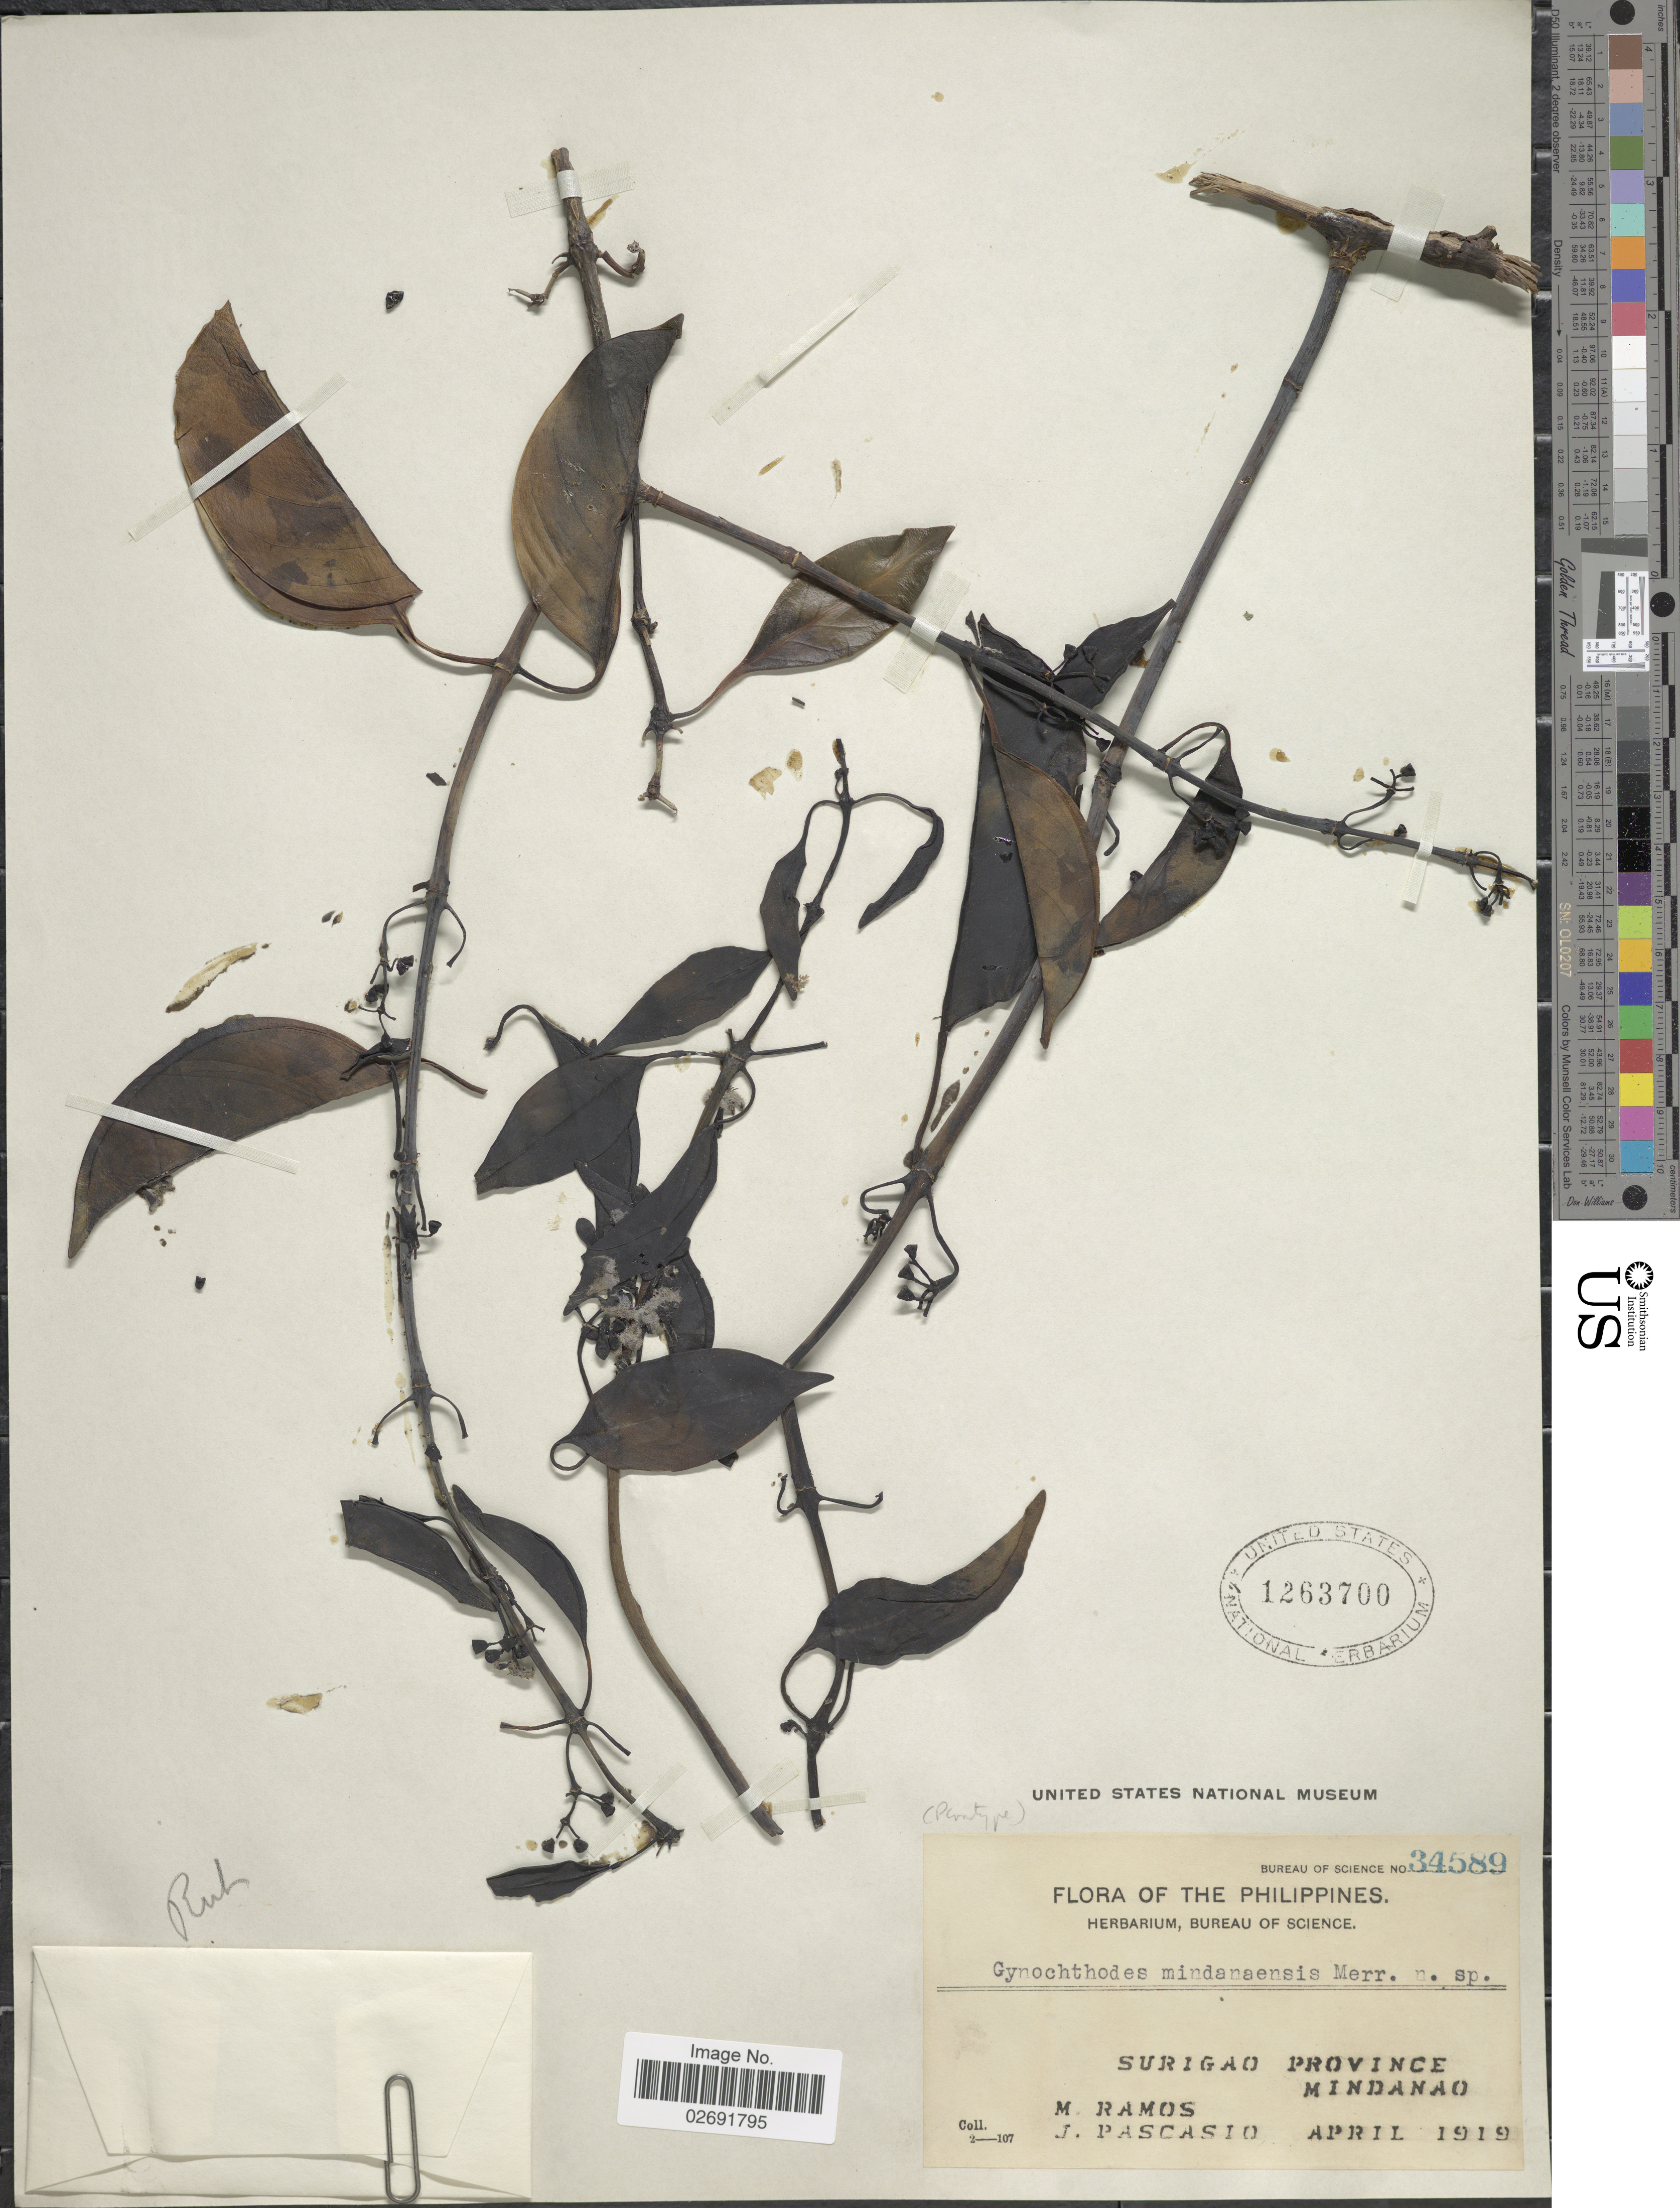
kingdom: Plantae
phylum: Tracheophyta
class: Magnoliopsida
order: Gentianales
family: Rubiaceae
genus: Gynochthodes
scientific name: Gynochthodes mindanaensis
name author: Merr.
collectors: M. Ramos & J. Pascasio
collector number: Bureau of Science 34589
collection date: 1919-04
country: Philippines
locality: Surigao Province, Mindanao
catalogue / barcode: US 1263700